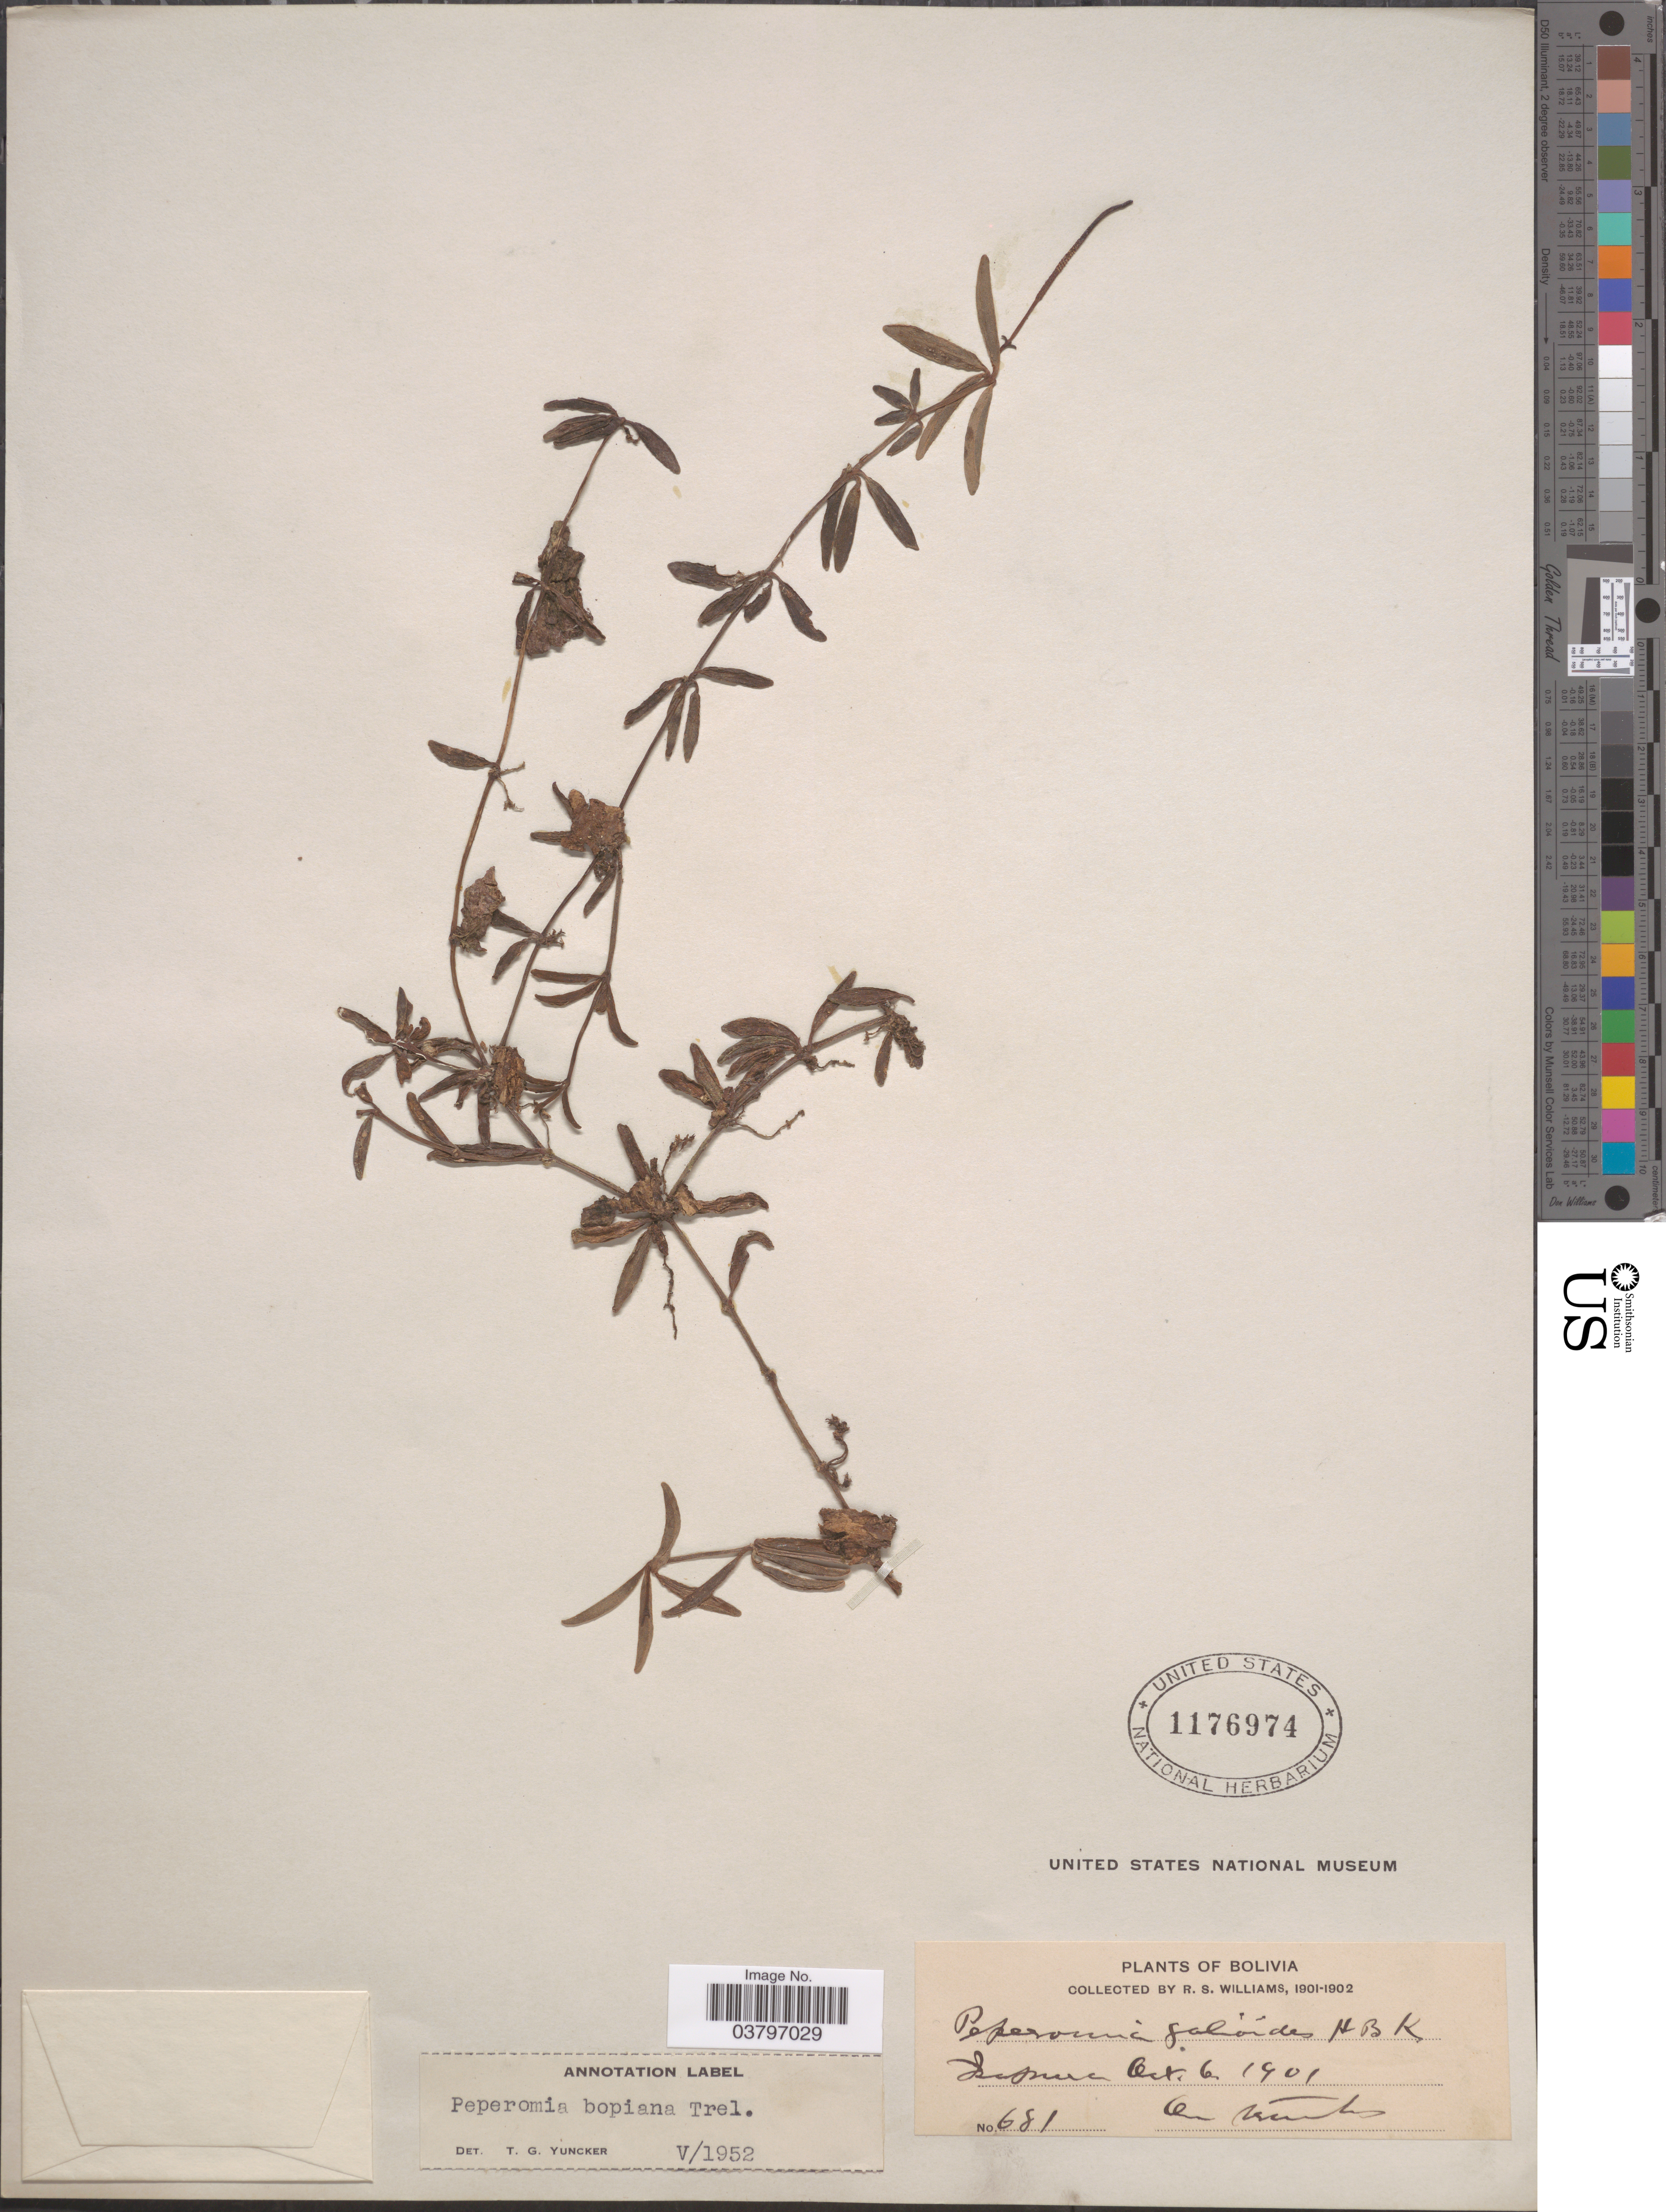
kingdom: Plantae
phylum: Tracheophyta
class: Magnoliopsida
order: Piperales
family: Piperaceae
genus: Peperomia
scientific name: Peperomia bopiana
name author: Trel.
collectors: R. S. Williams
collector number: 681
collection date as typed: Oct. 6, 1901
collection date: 1901-10-06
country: Bolivia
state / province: La Páz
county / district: Larecaja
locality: Isupuri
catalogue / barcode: US 1176974